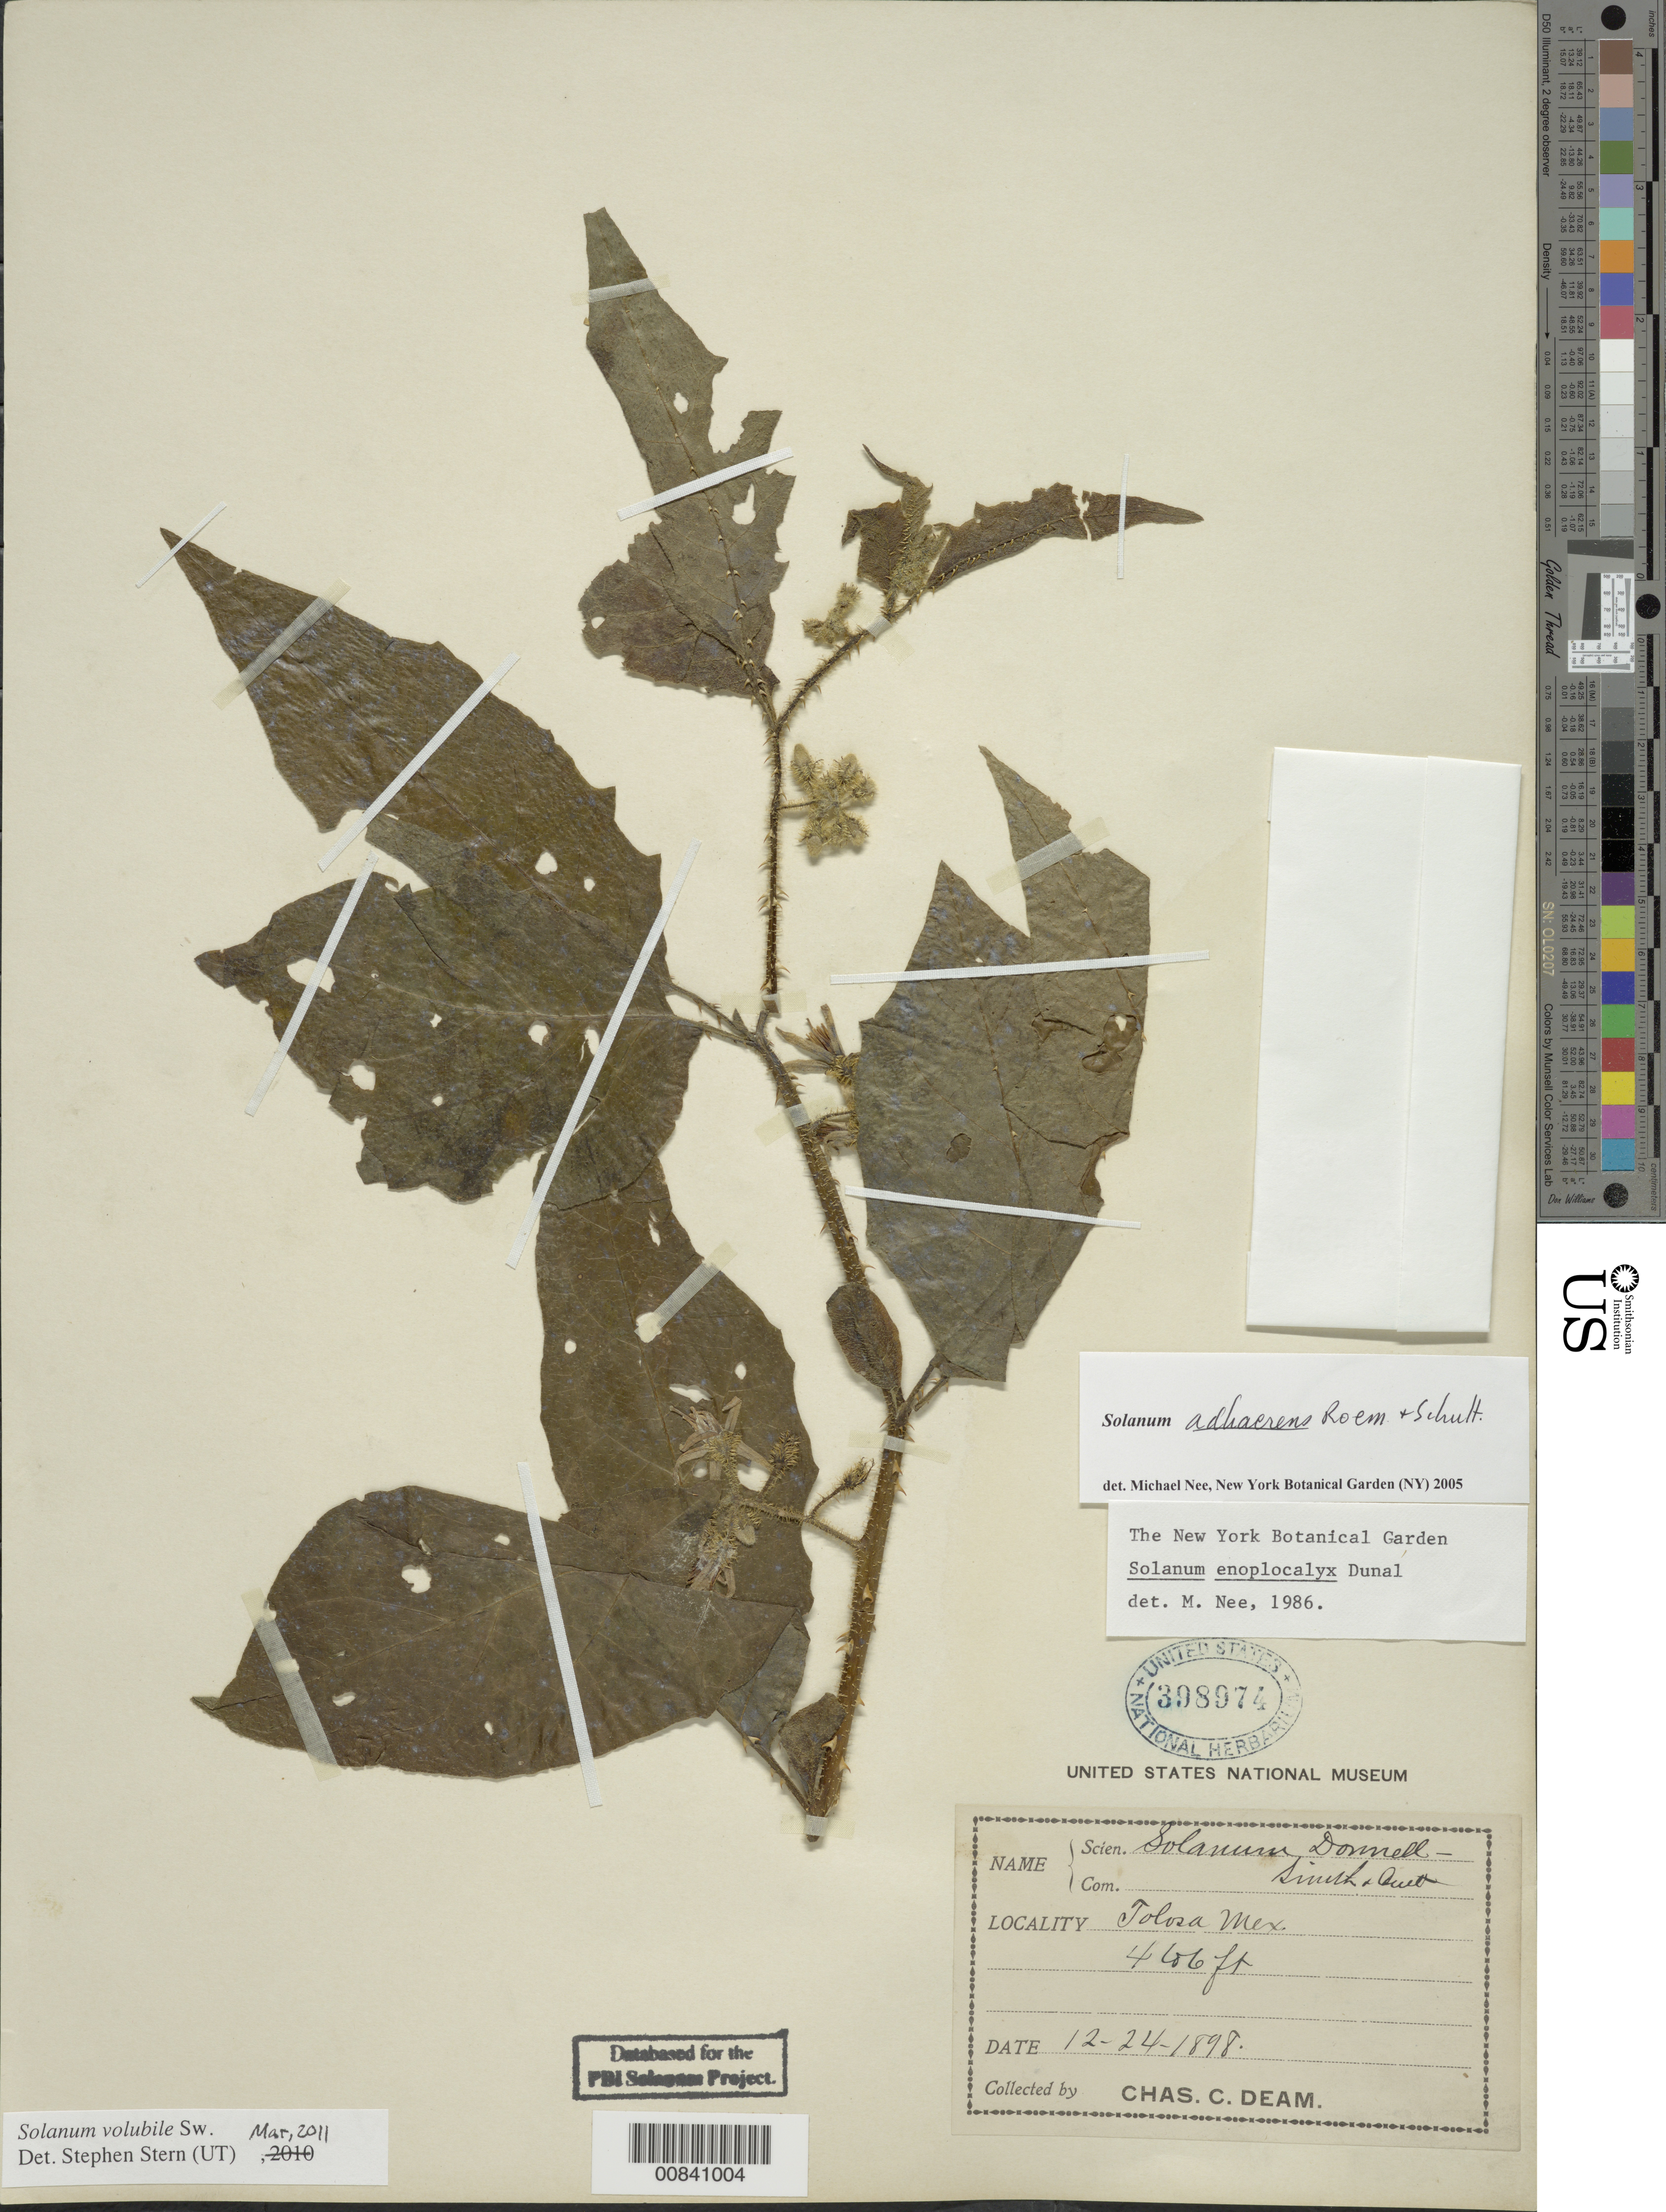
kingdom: Plantae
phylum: Tracheophyta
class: Magnoliopsida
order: Solanales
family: Solanaceae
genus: Solanum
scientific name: Solanum adhaerens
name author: Roem. & Schult.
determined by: Nee, Michael H.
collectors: C. C. Deam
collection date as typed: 24 Dec 1898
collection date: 1898-12-24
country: Mexico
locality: Tobosa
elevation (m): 142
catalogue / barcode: US 398974